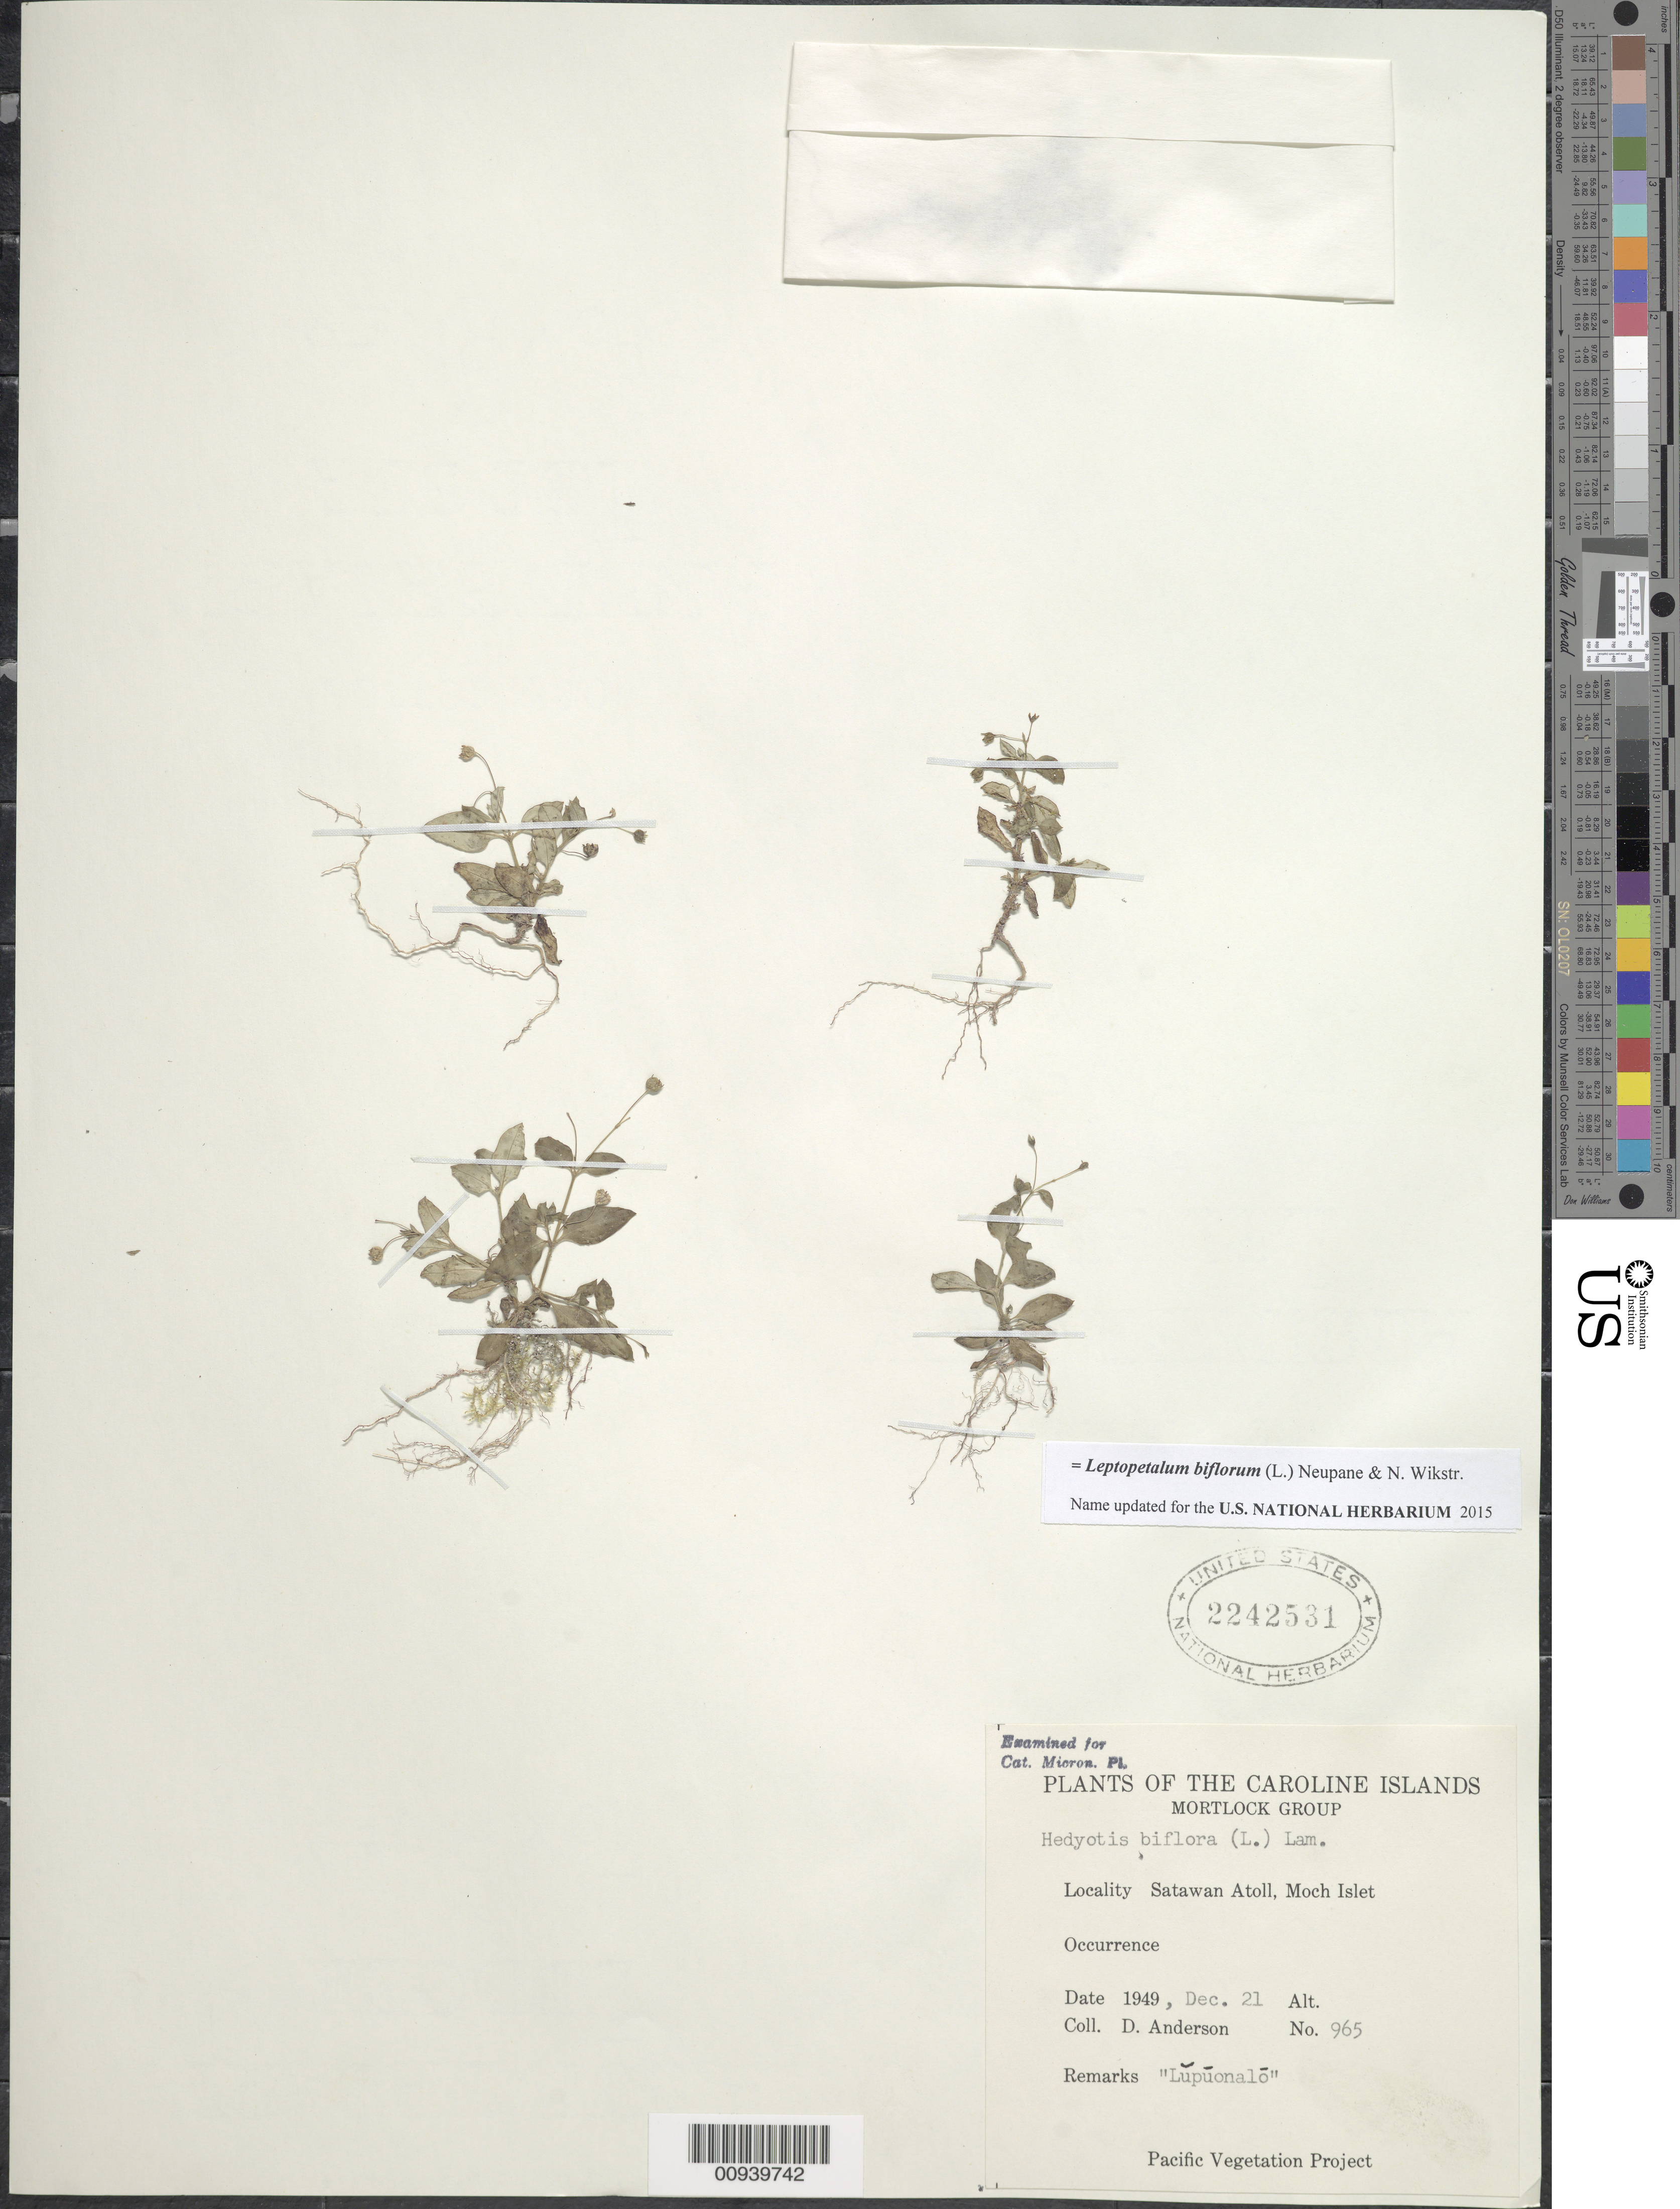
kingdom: Plantae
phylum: Tracheophyta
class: Magnoliopsida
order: Gentianales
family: Rubiaceae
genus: Leptopetalum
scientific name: Leptopetalum biflorum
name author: (L.) Neupane & N. Wikstr.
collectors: D. Anderson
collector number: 965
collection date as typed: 21 Dec 1949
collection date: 1949-12-21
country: Micronesia, Federated States of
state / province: Truk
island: Satawan Atoll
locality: Satawan Atoll, Moch Islet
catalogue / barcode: US 2242531